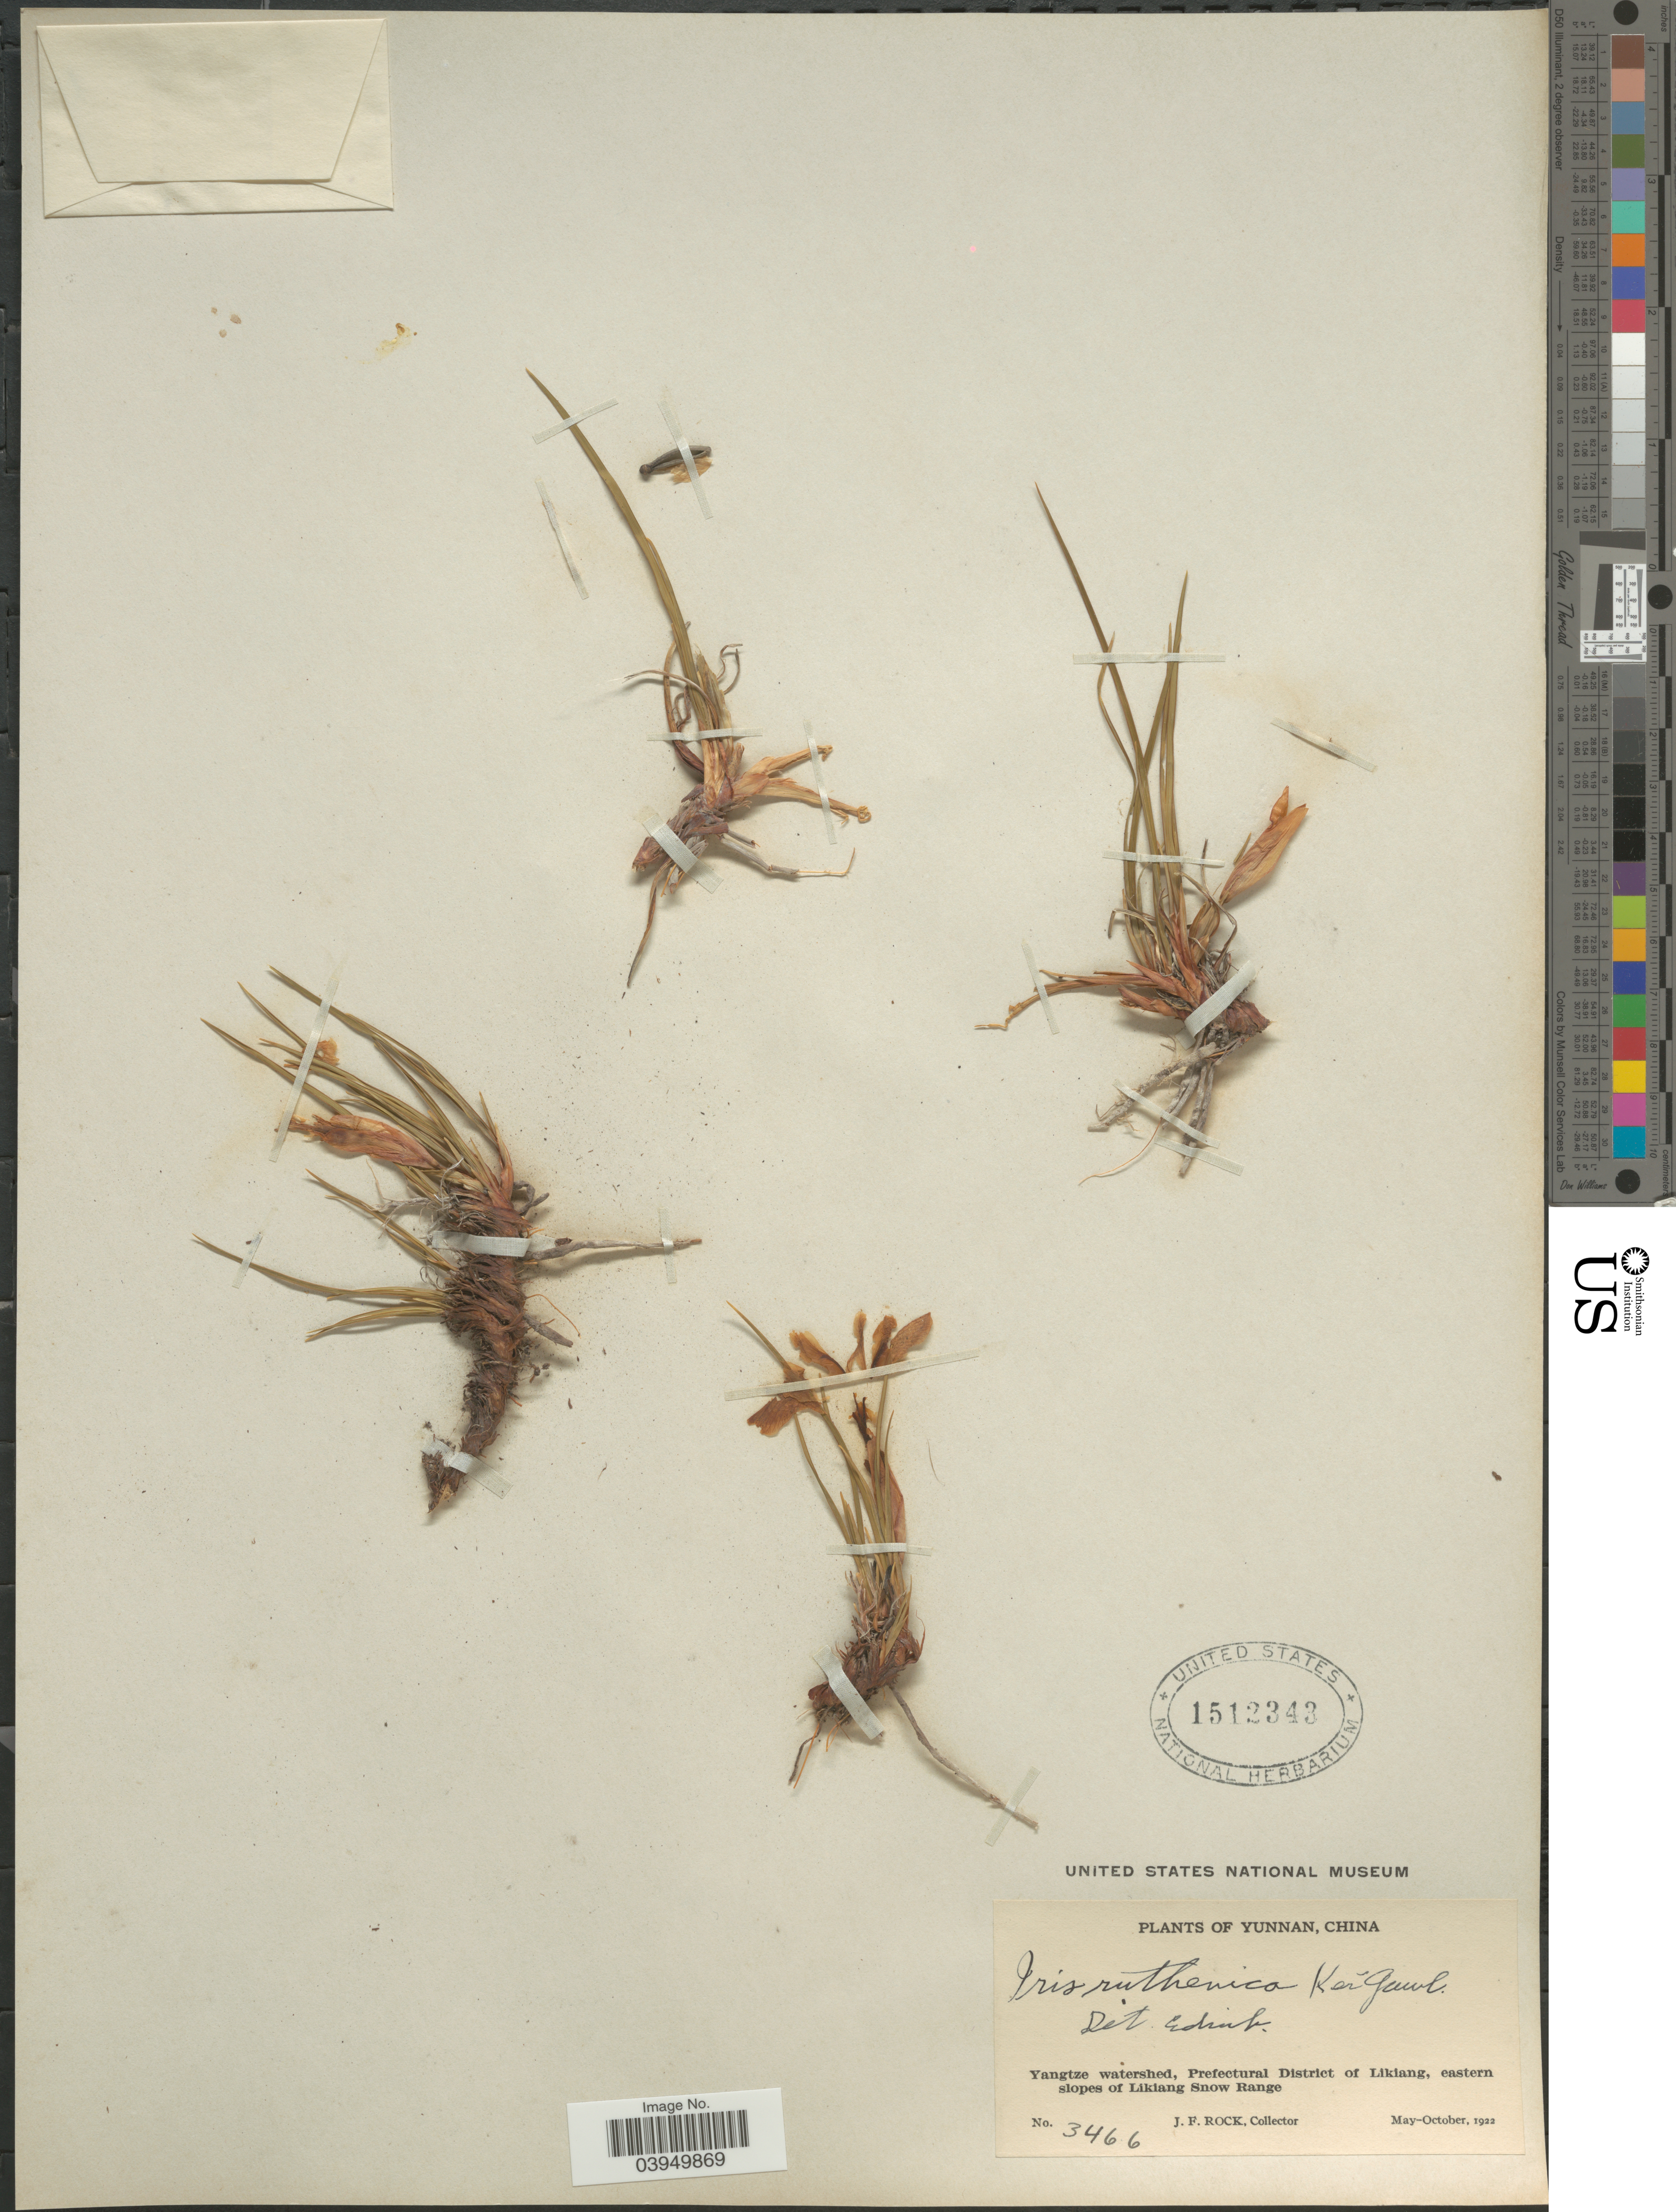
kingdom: Plantae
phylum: Tracheophyta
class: Liliopsida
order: Asparagales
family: Iridaceae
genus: Iris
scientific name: Iris ruthenica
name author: Ker Gawl.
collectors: J. Rock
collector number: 3466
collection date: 1922-05/1922-10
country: China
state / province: Yunnan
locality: Yangtze watershed, Prefectural District of Likiang, eastern slopes of Likiang Snow Range.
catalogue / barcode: US 1512343